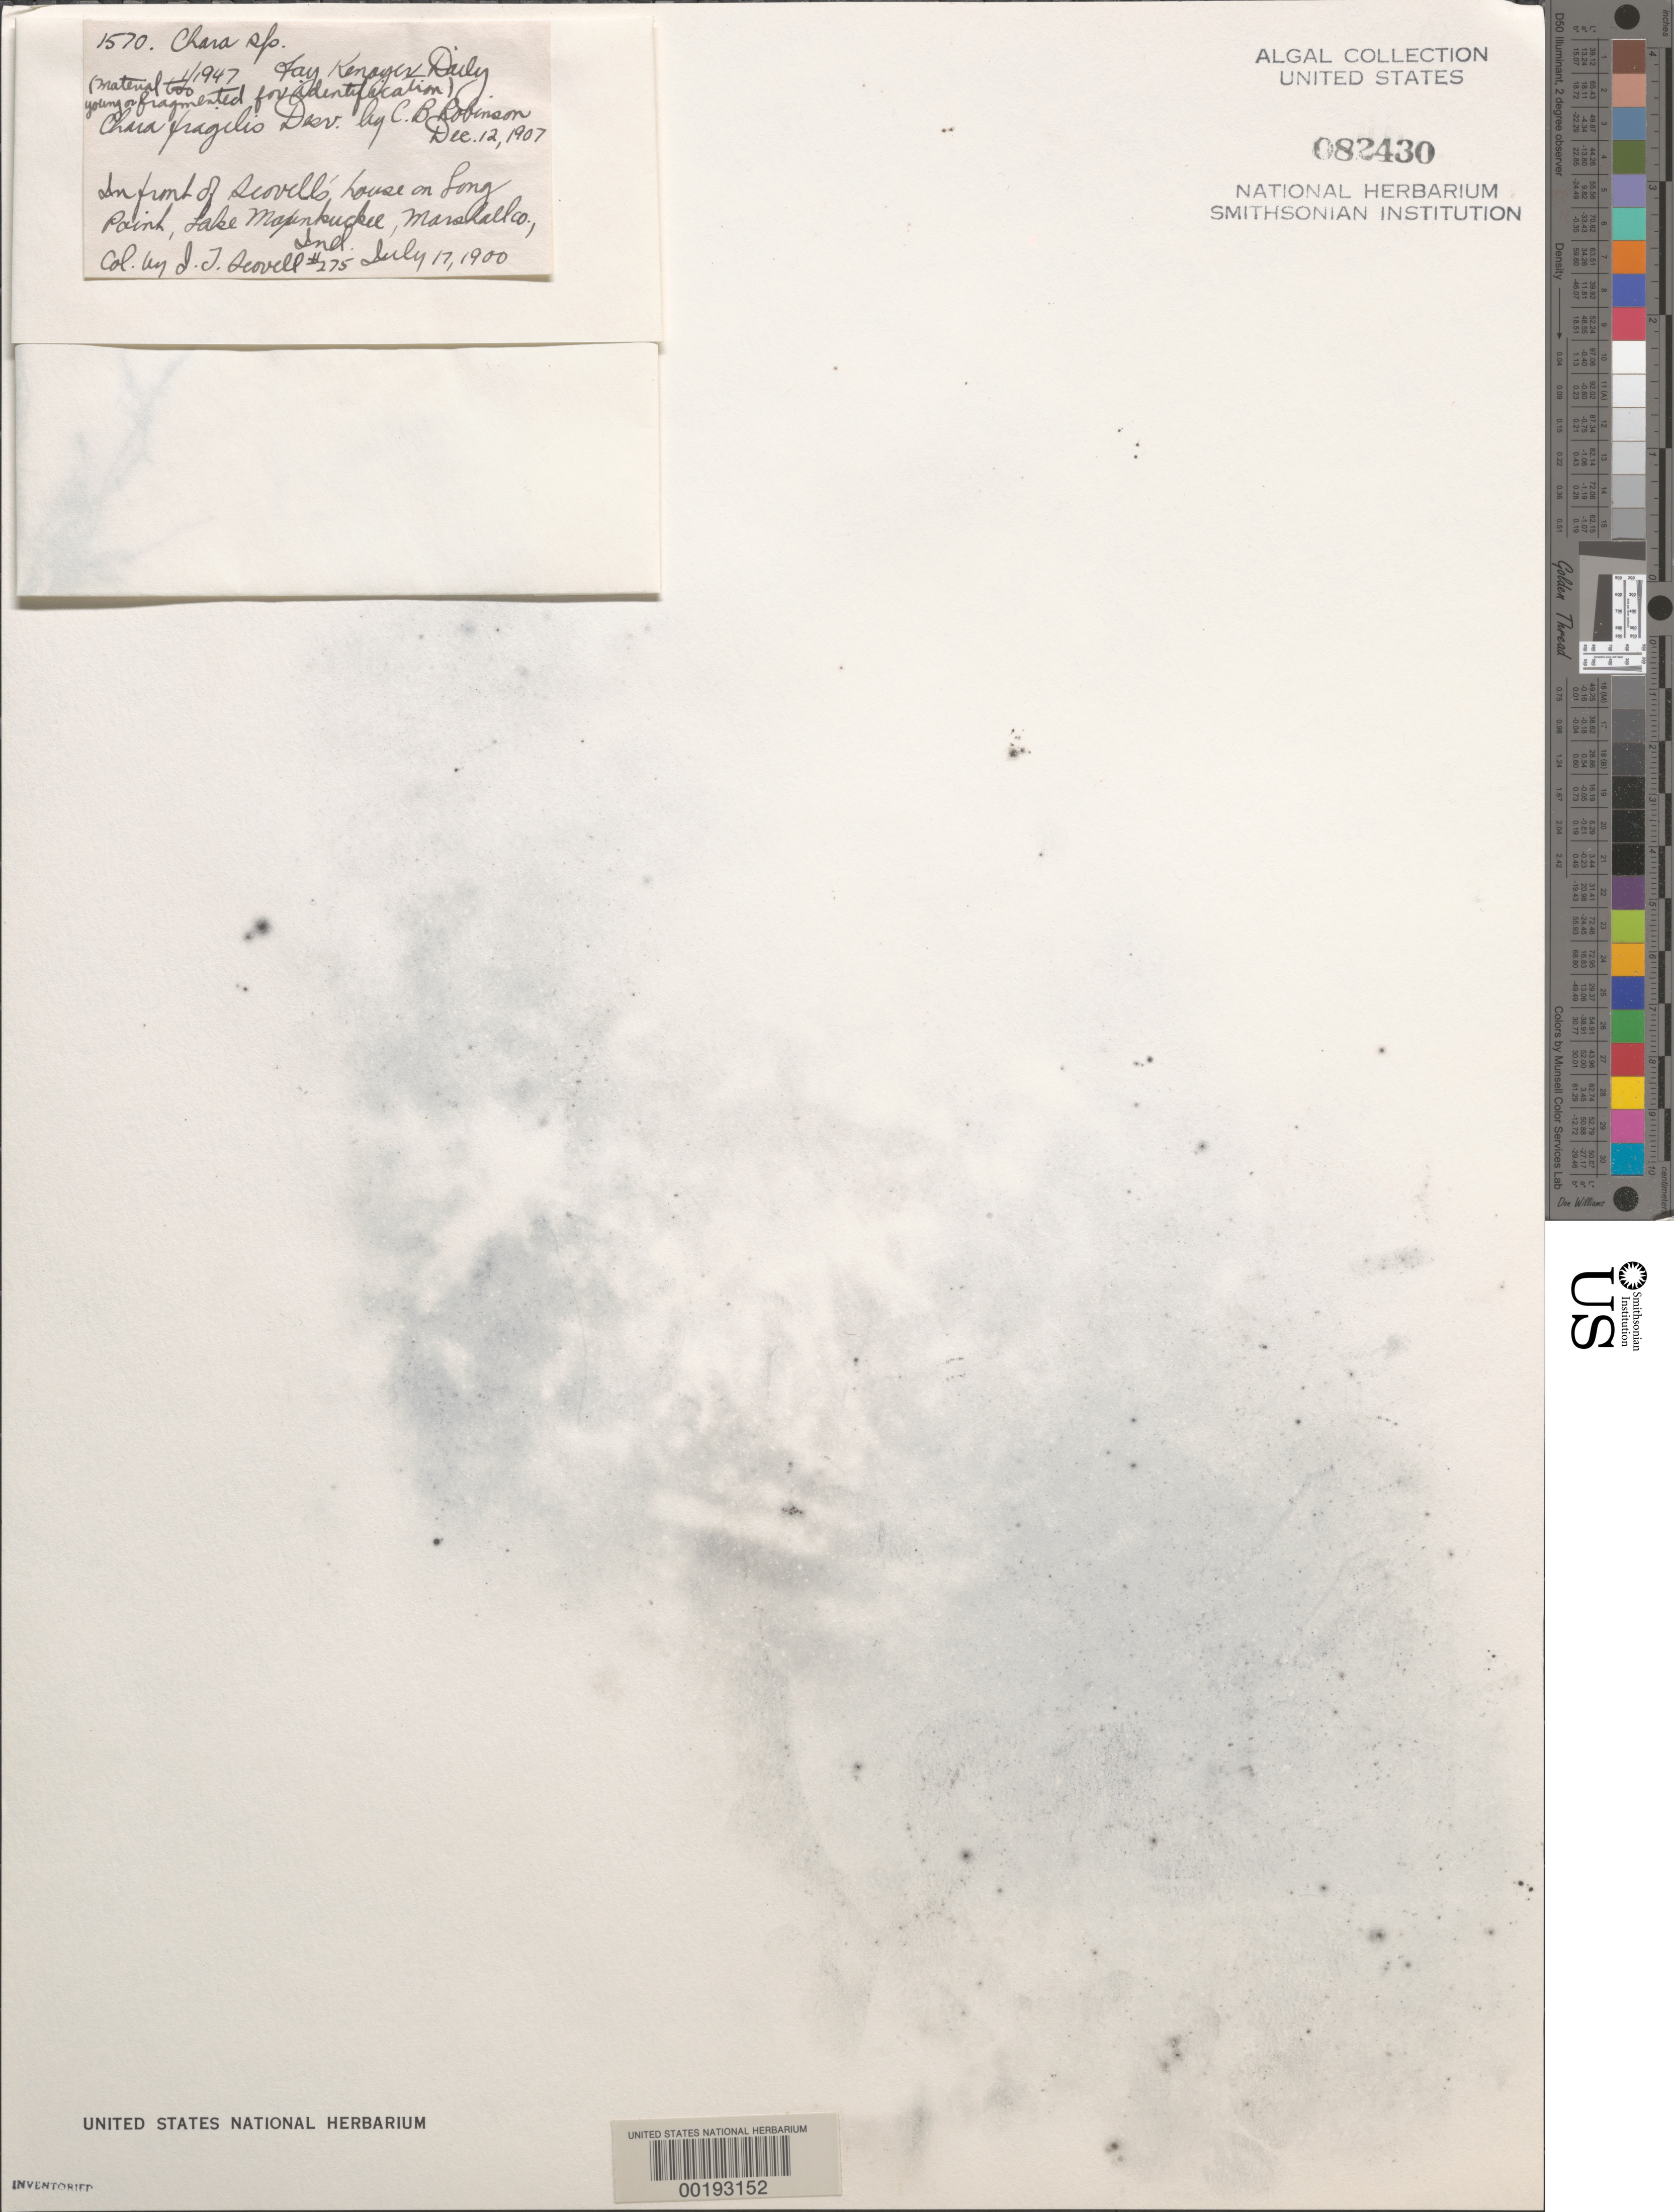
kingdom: Plantae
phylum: Charophyta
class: Charophyceae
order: Charales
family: Characeae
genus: Chara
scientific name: Chara sp.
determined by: Daily, F. K.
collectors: J. T. Scovell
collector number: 275 & 1570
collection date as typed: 17 Jul 1900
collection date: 1900-07-17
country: United States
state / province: Indiana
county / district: Marshall County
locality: Lake Maxinkuckee, Long Point, Scovell's house shore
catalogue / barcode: US 82430